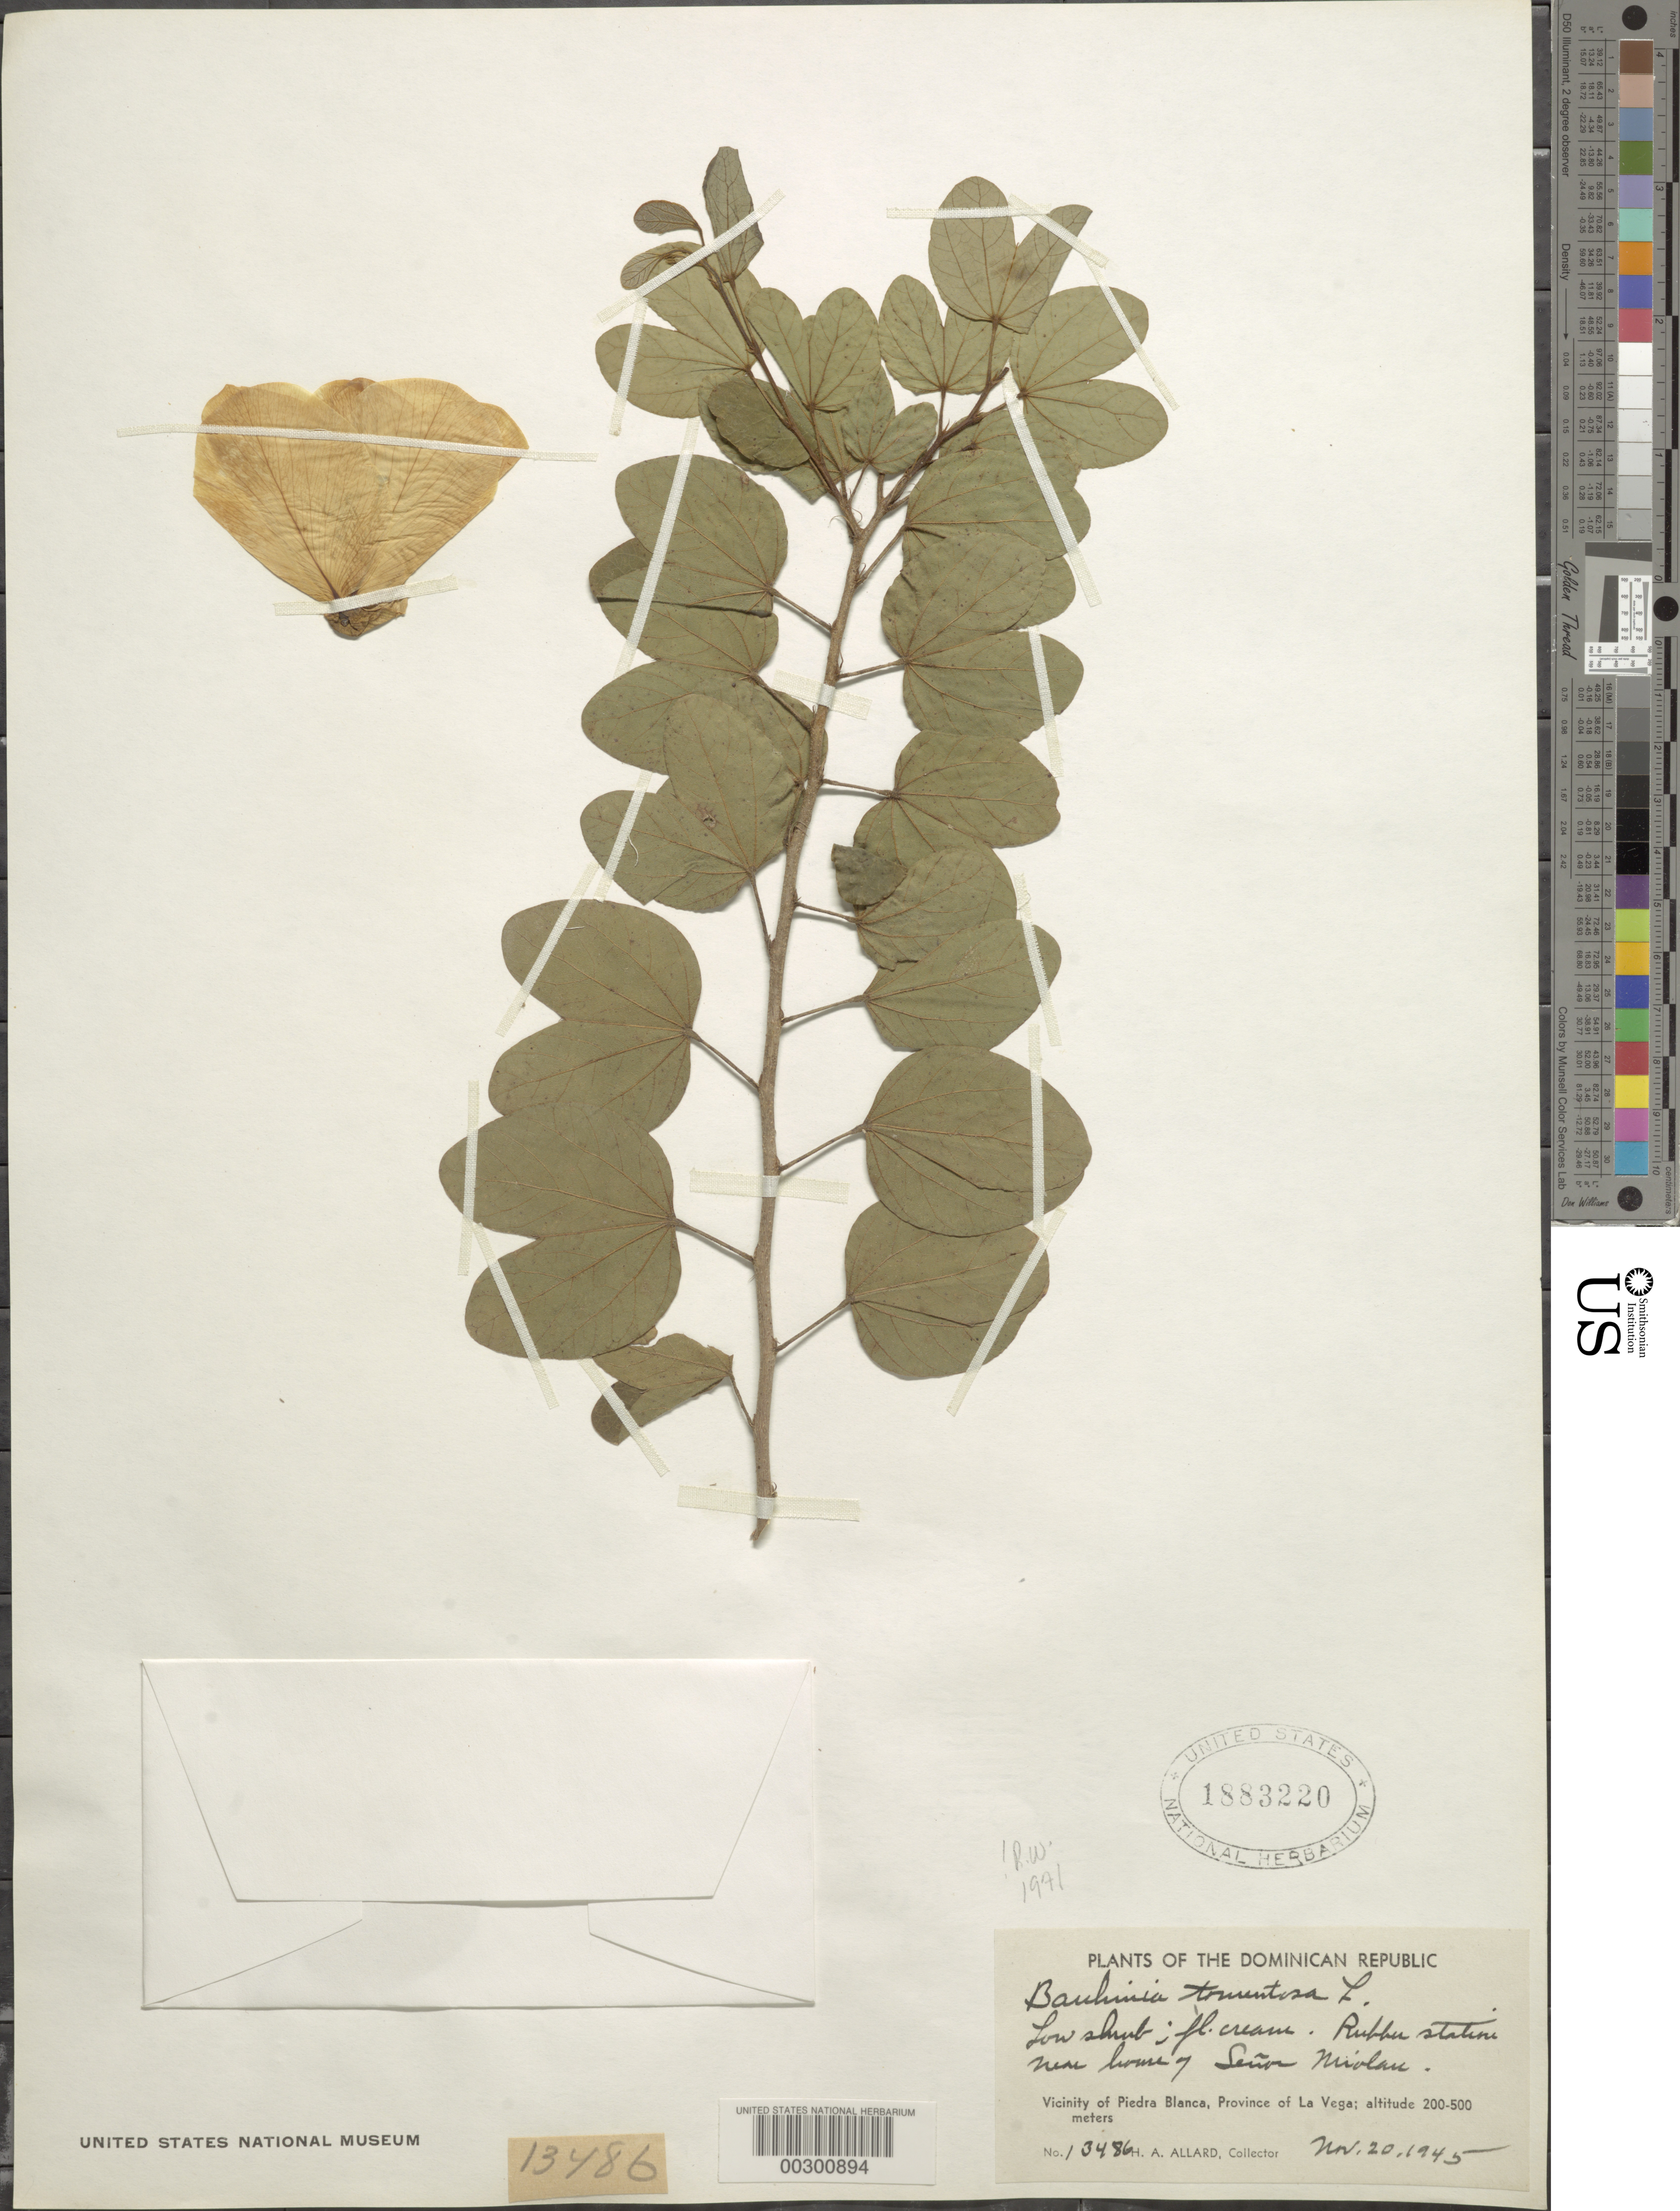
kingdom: Plantae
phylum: Tracheophyta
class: Magnoliopsida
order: Fabales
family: Fabaceae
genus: Bauhinia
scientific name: Bauhinia tomentosa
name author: L.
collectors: H. A. Allard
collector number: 13486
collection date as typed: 20 Nov 1945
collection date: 1945-11-20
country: Dominican Republic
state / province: La Vega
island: Hispaniola Island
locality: Vicinity of piedra blanca, near home of senor miolau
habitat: near home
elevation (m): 200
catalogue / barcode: US 1883220